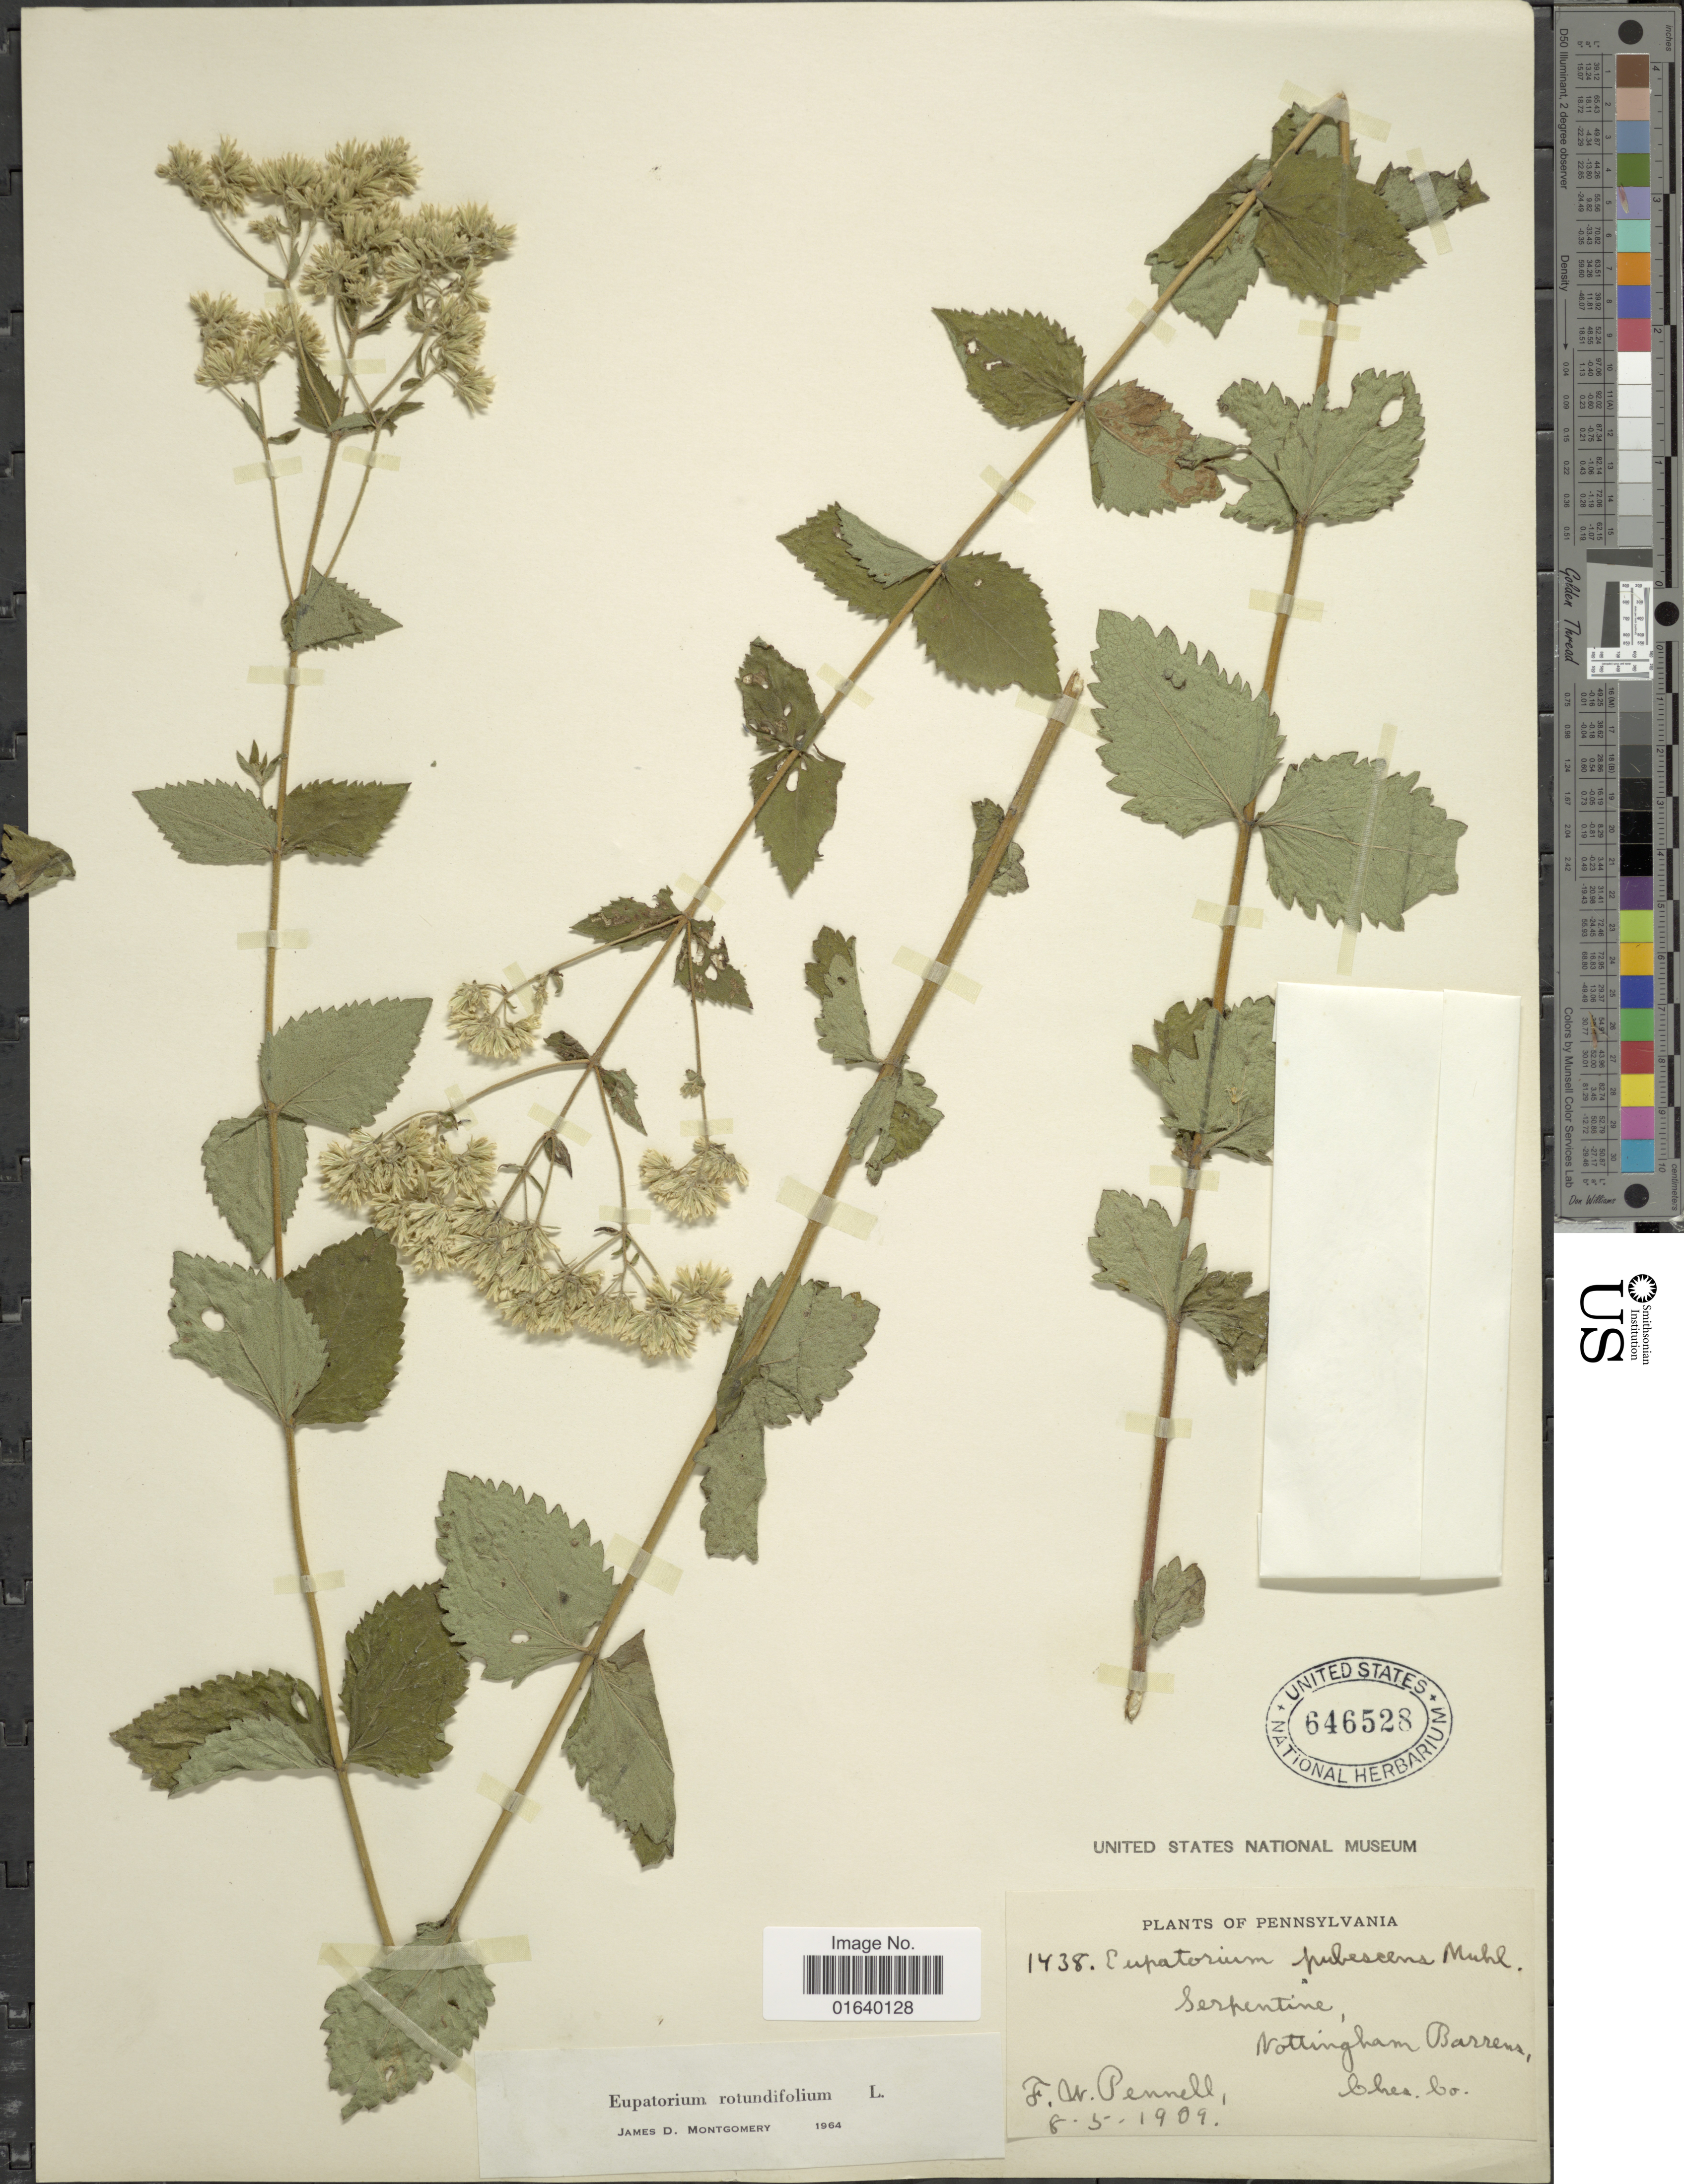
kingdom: Plantae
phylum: Tracheophyta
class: Magnoliopsida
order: Asterales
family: Asteraceae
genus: Eupatorium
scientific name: Eupatorium rotundifolium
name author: L.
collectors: F. W. Pennell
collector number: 1438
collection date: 1909-05-08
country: United States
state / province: Pennsylvania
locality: Serpentine, Nottingham Barrens, Ches Co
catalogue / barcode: US 646528